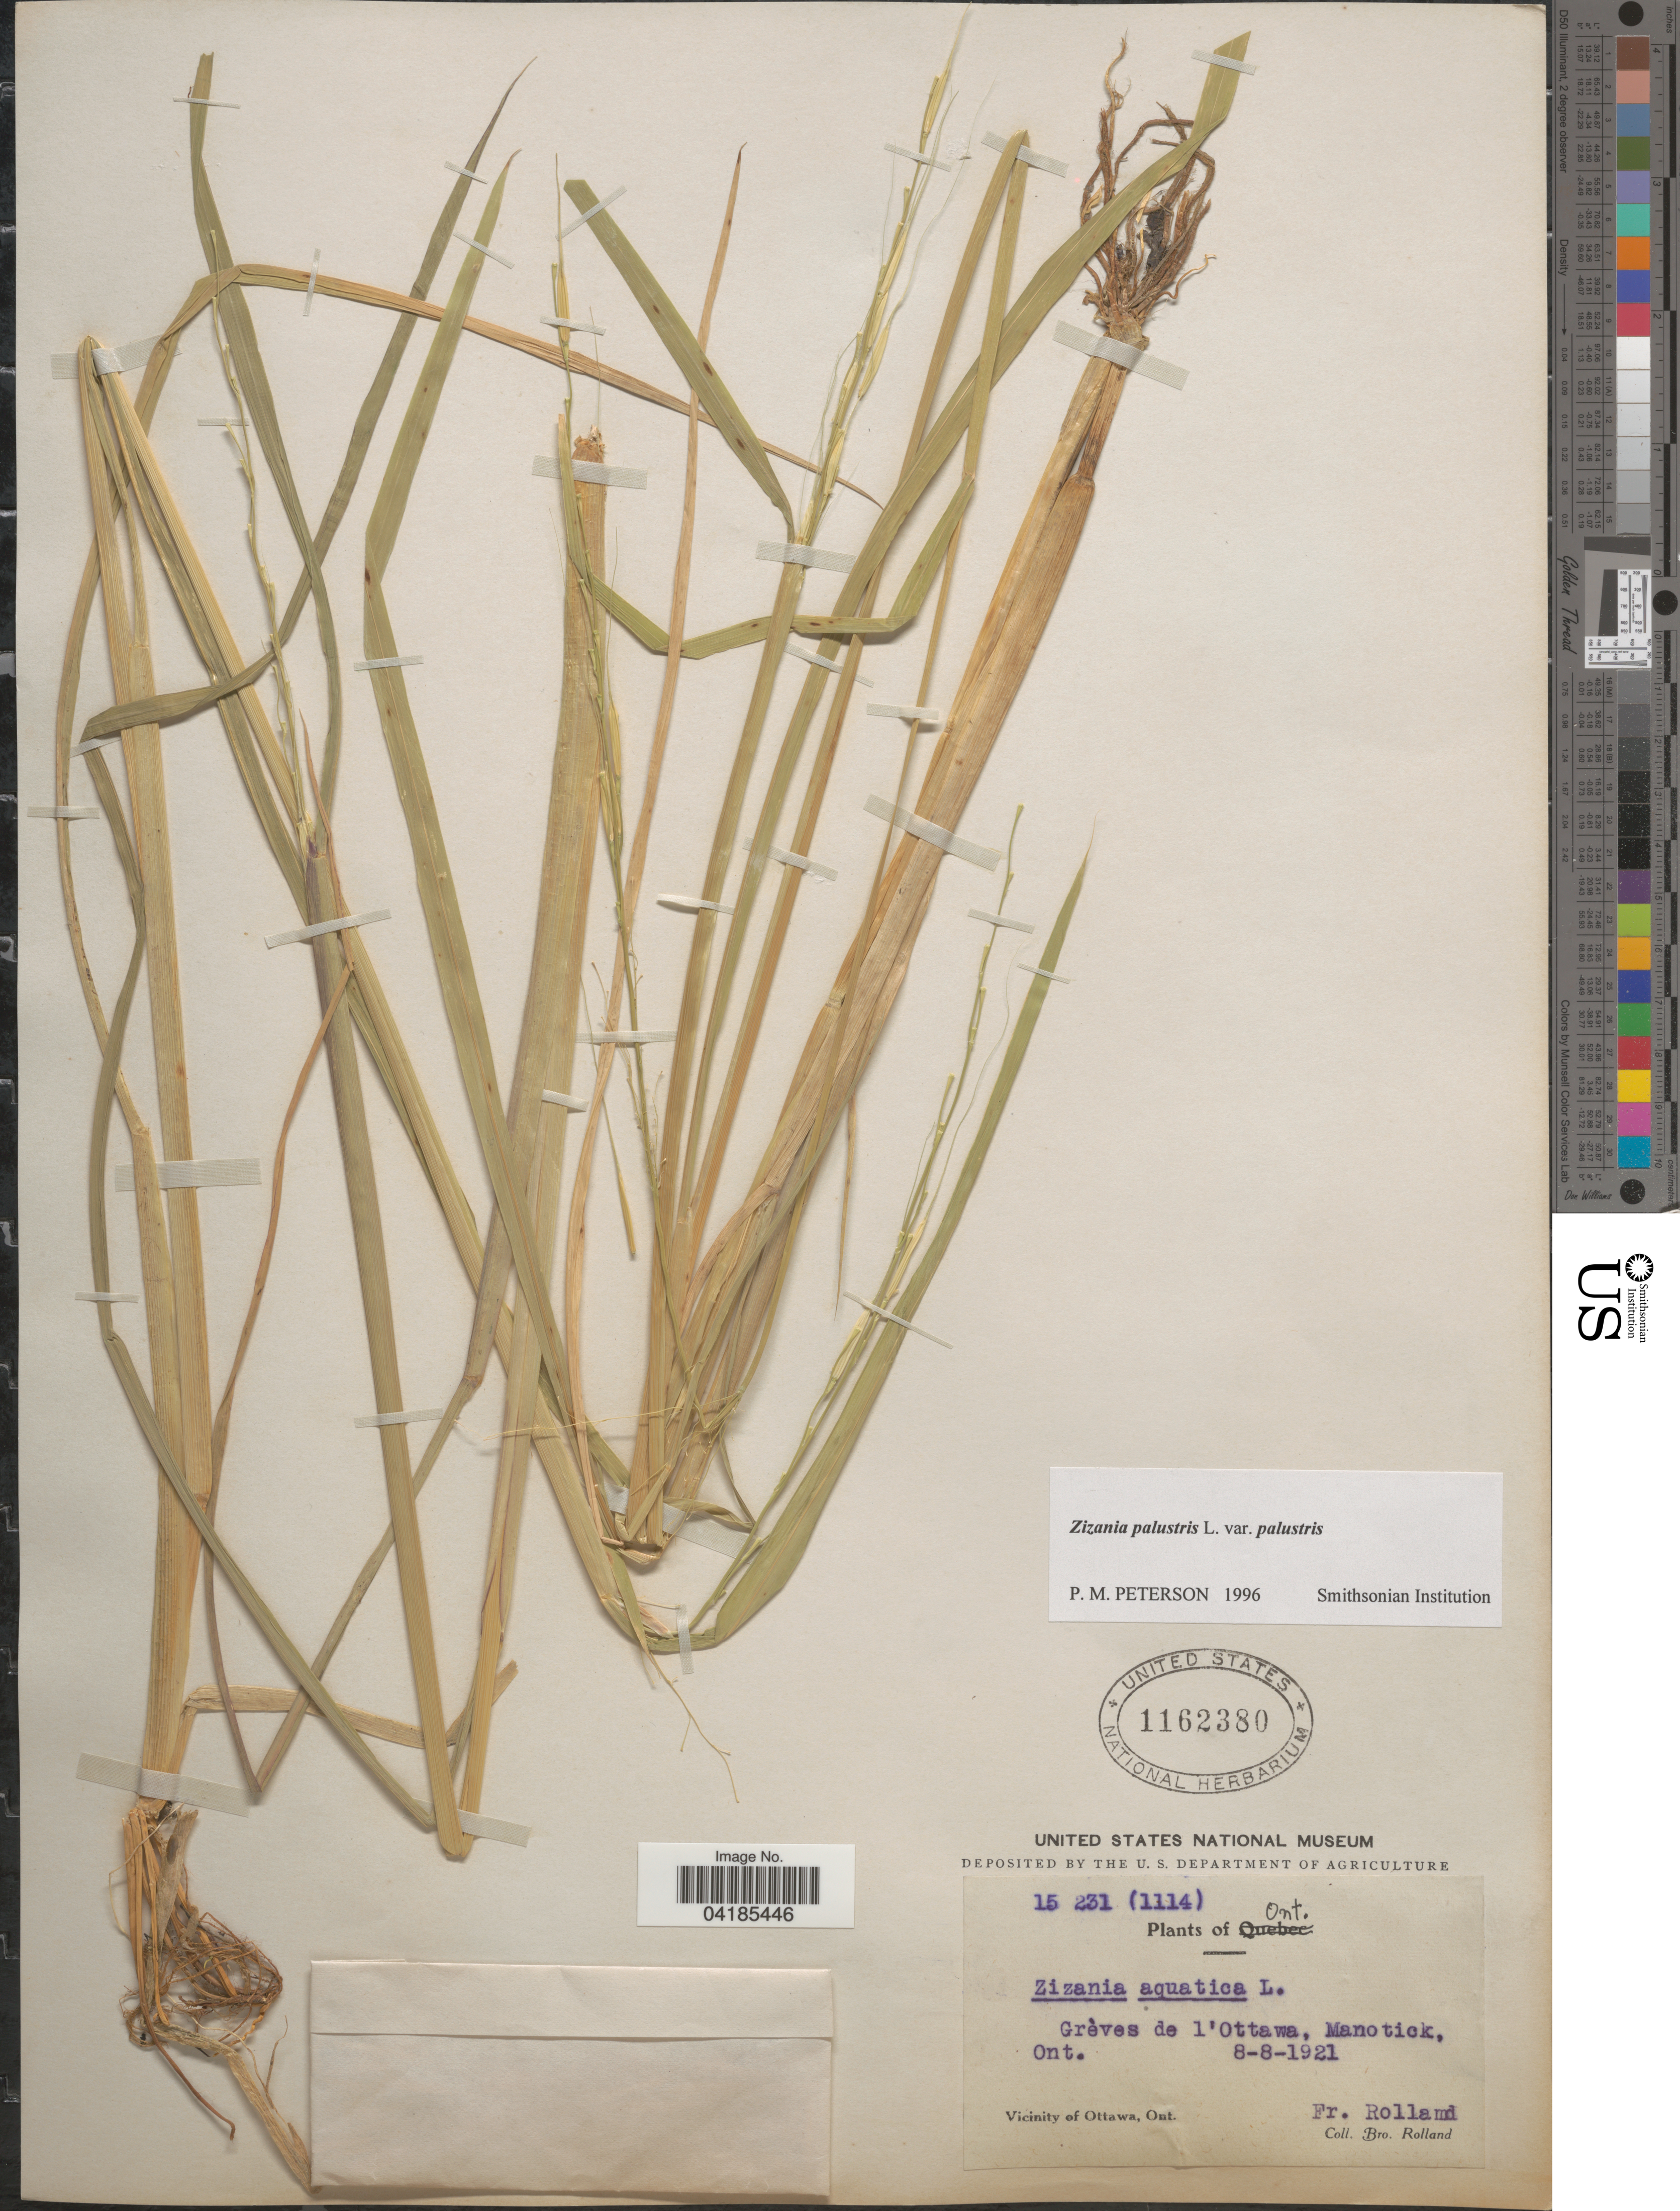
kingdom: Plantae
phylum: Tracheophyta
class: Liliopsida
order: Poales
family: Poaceae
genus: Zizania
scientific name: Zizania palustris var. palustris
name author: L.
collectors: B. Rolland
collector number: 15231(1114)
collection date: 1921-08-08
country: Canada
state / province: Ontario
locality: Grèves de l'Ottawa, Manotick.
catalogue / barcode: US 1162380